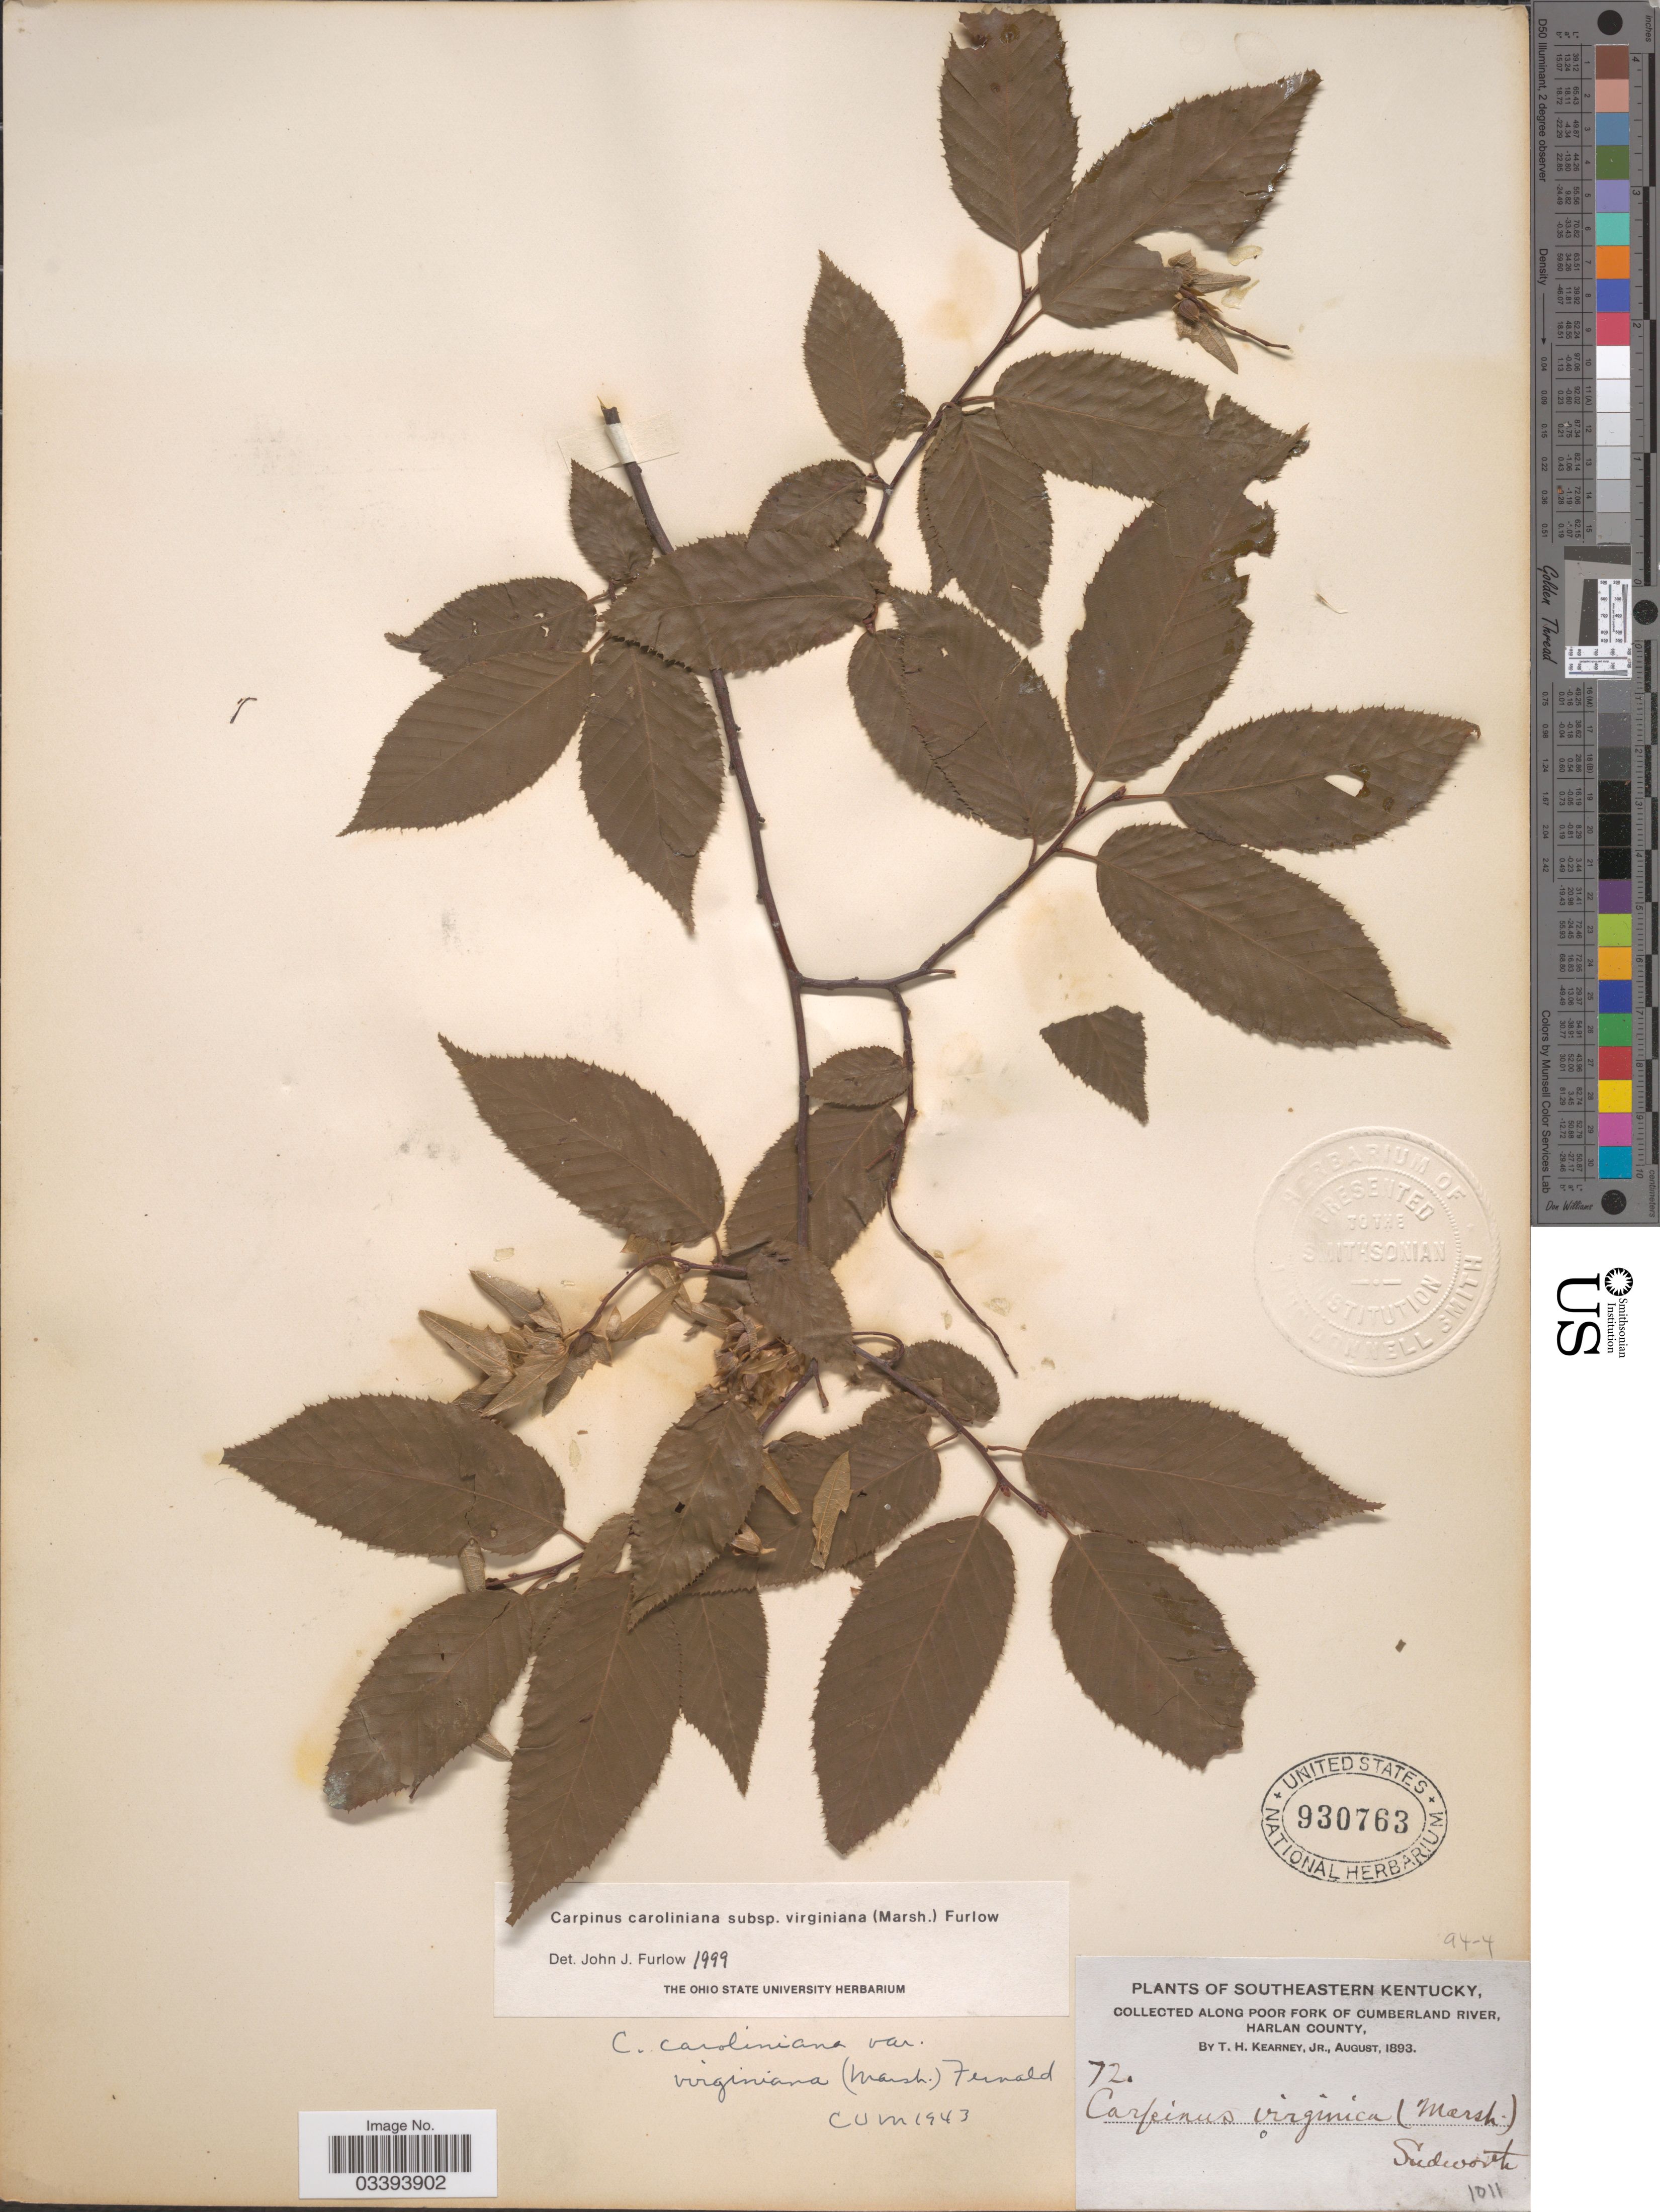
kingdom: Plantae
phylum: Tracheophyta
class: Magnoliopsida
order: Fagales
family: Betulaceae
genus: Carpinus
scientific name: Carpinus caroliniana subsp. virginiana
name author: (Marshall) Furlow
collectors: T. H. Kearney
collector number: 72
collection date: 1893-08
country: United States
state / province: Kentucky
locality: Southeastern Kentucky. Along Poor Fork of Cumberland River, Harlan County.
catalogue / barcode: US 930763